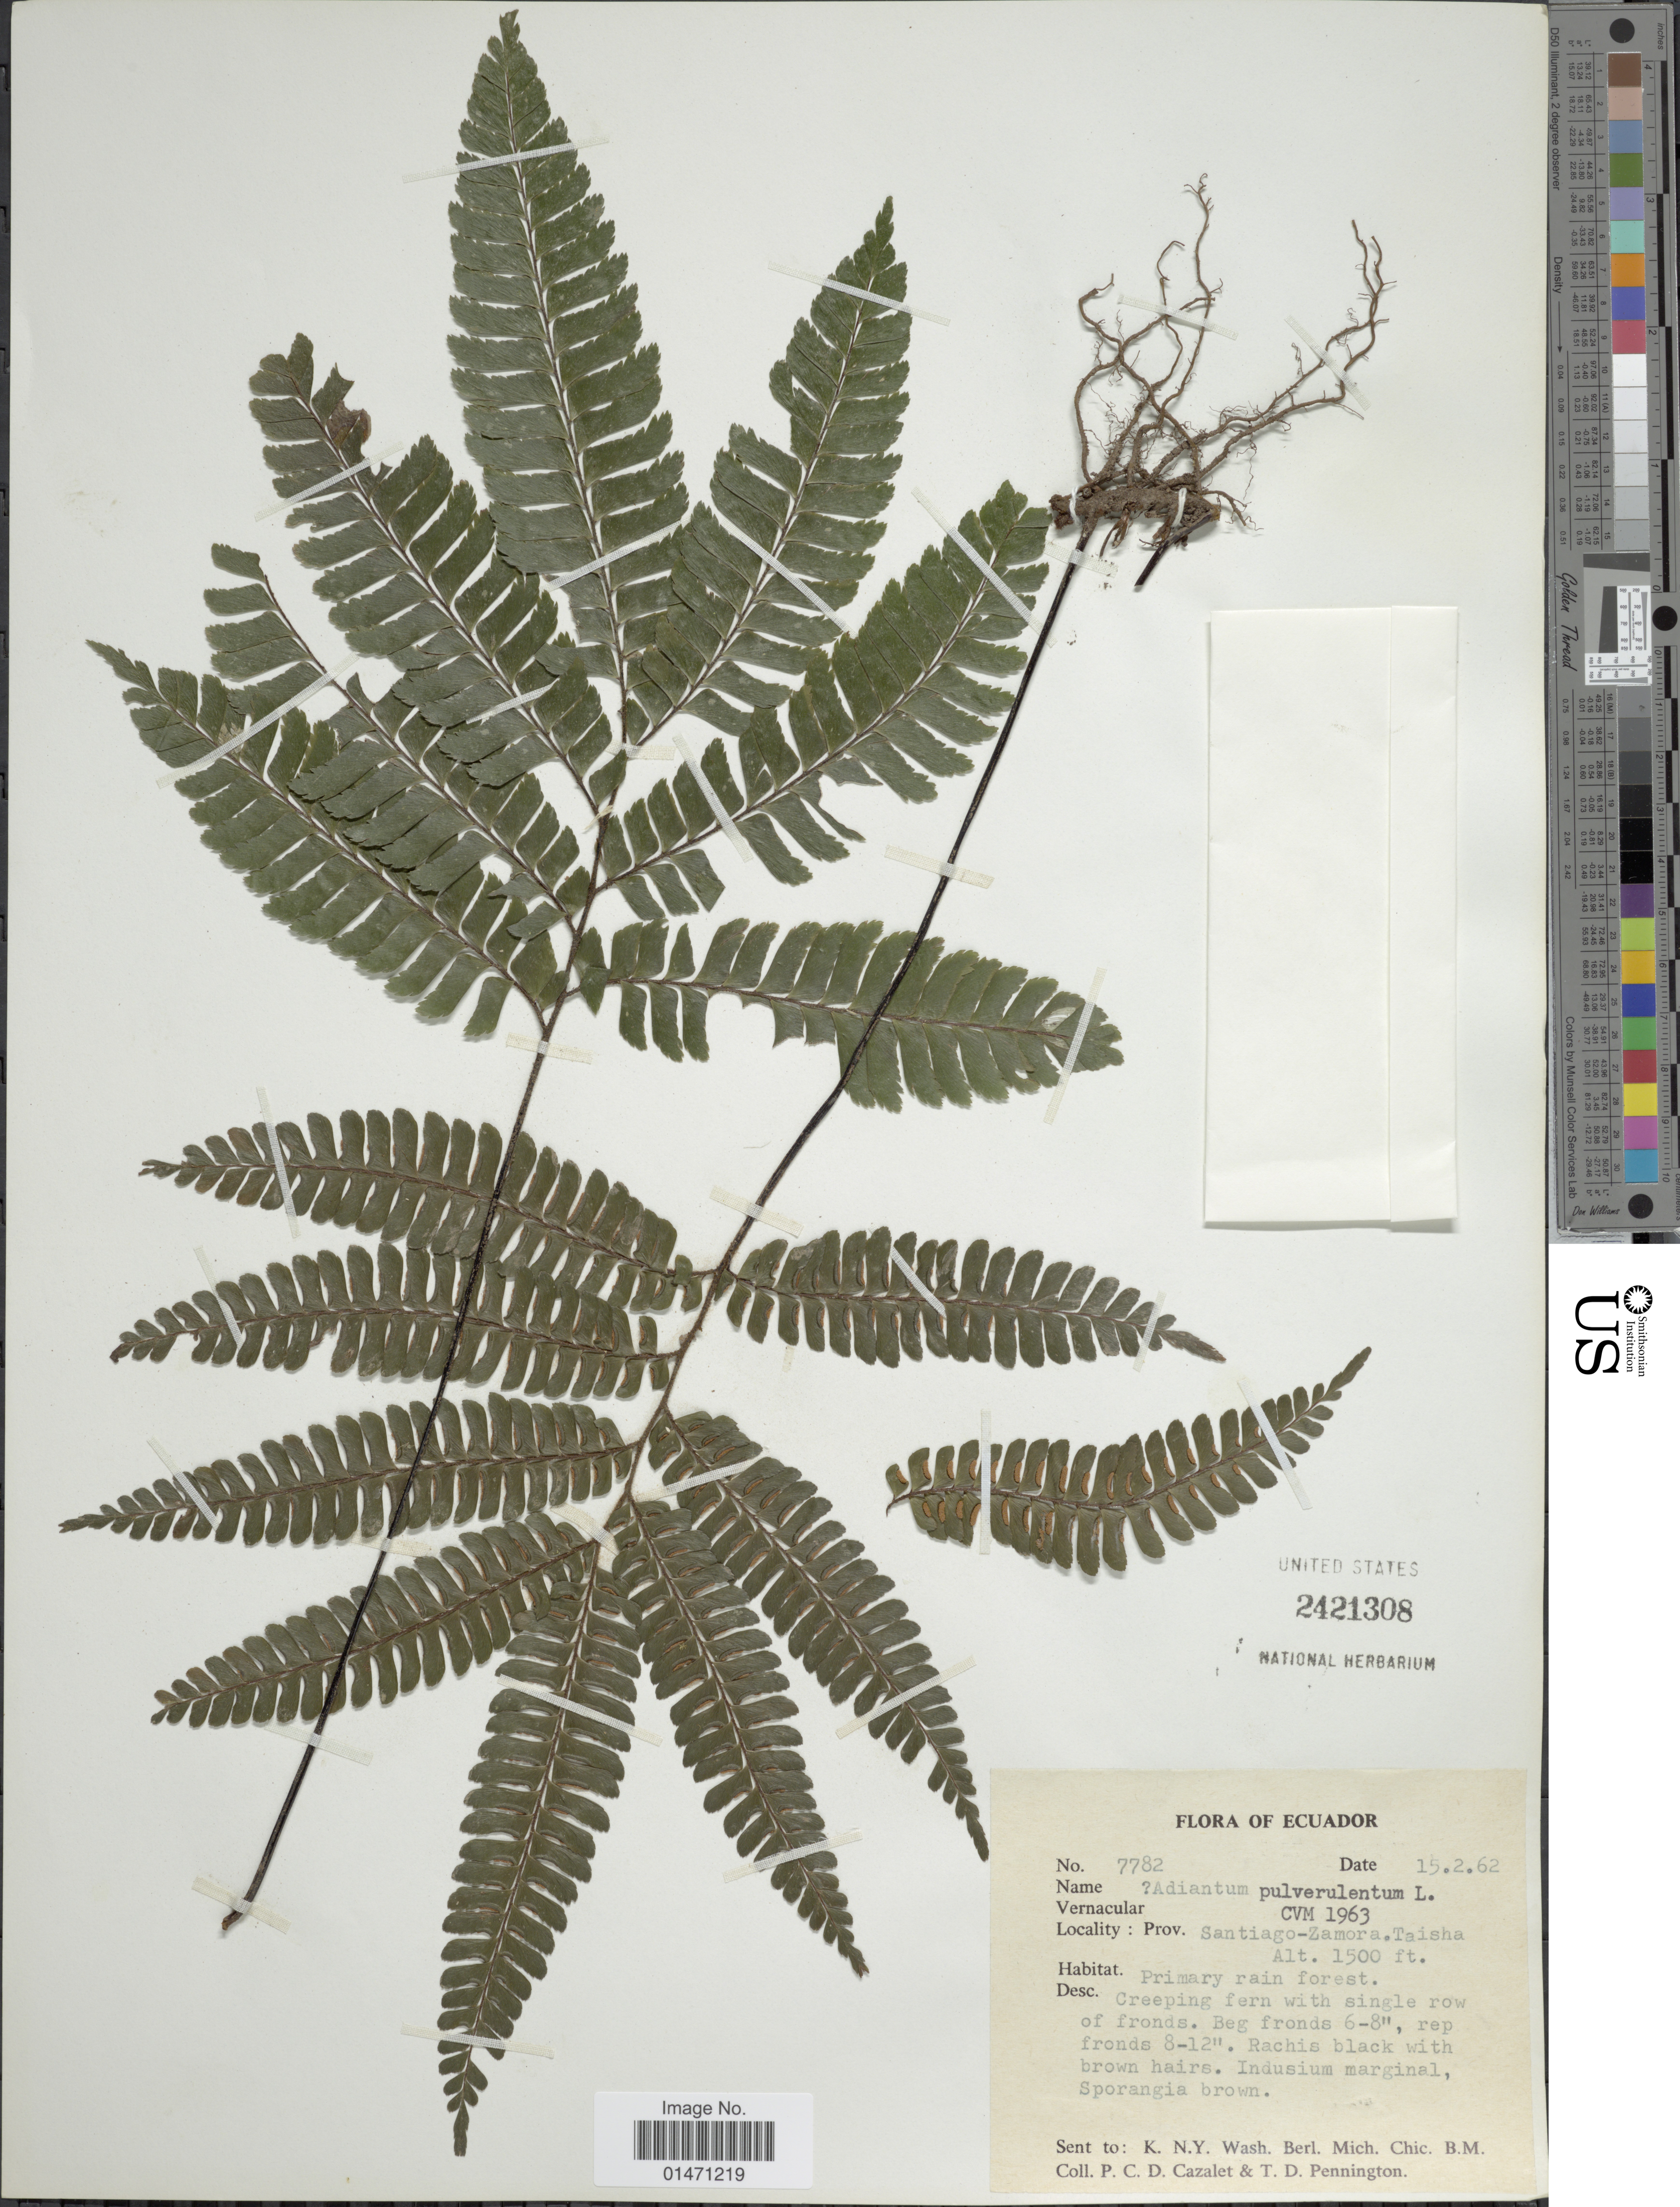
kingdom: Plantae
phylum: Tracheophyta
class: Polypodiopsida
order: Polypodiales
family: Pteridaceae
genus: Adiantum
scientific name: Adiantum pulverulentum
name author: L.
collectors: P. C. D. Cazalet & T. D. Pennington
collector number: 7782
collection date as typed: Transcribed d/m/y: 15/2/62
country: Ecuador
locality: Flora of Ecuador, prov. Santiago-Zamora, Taisha, primary rain forest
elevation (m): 457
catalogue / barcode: US 2421308